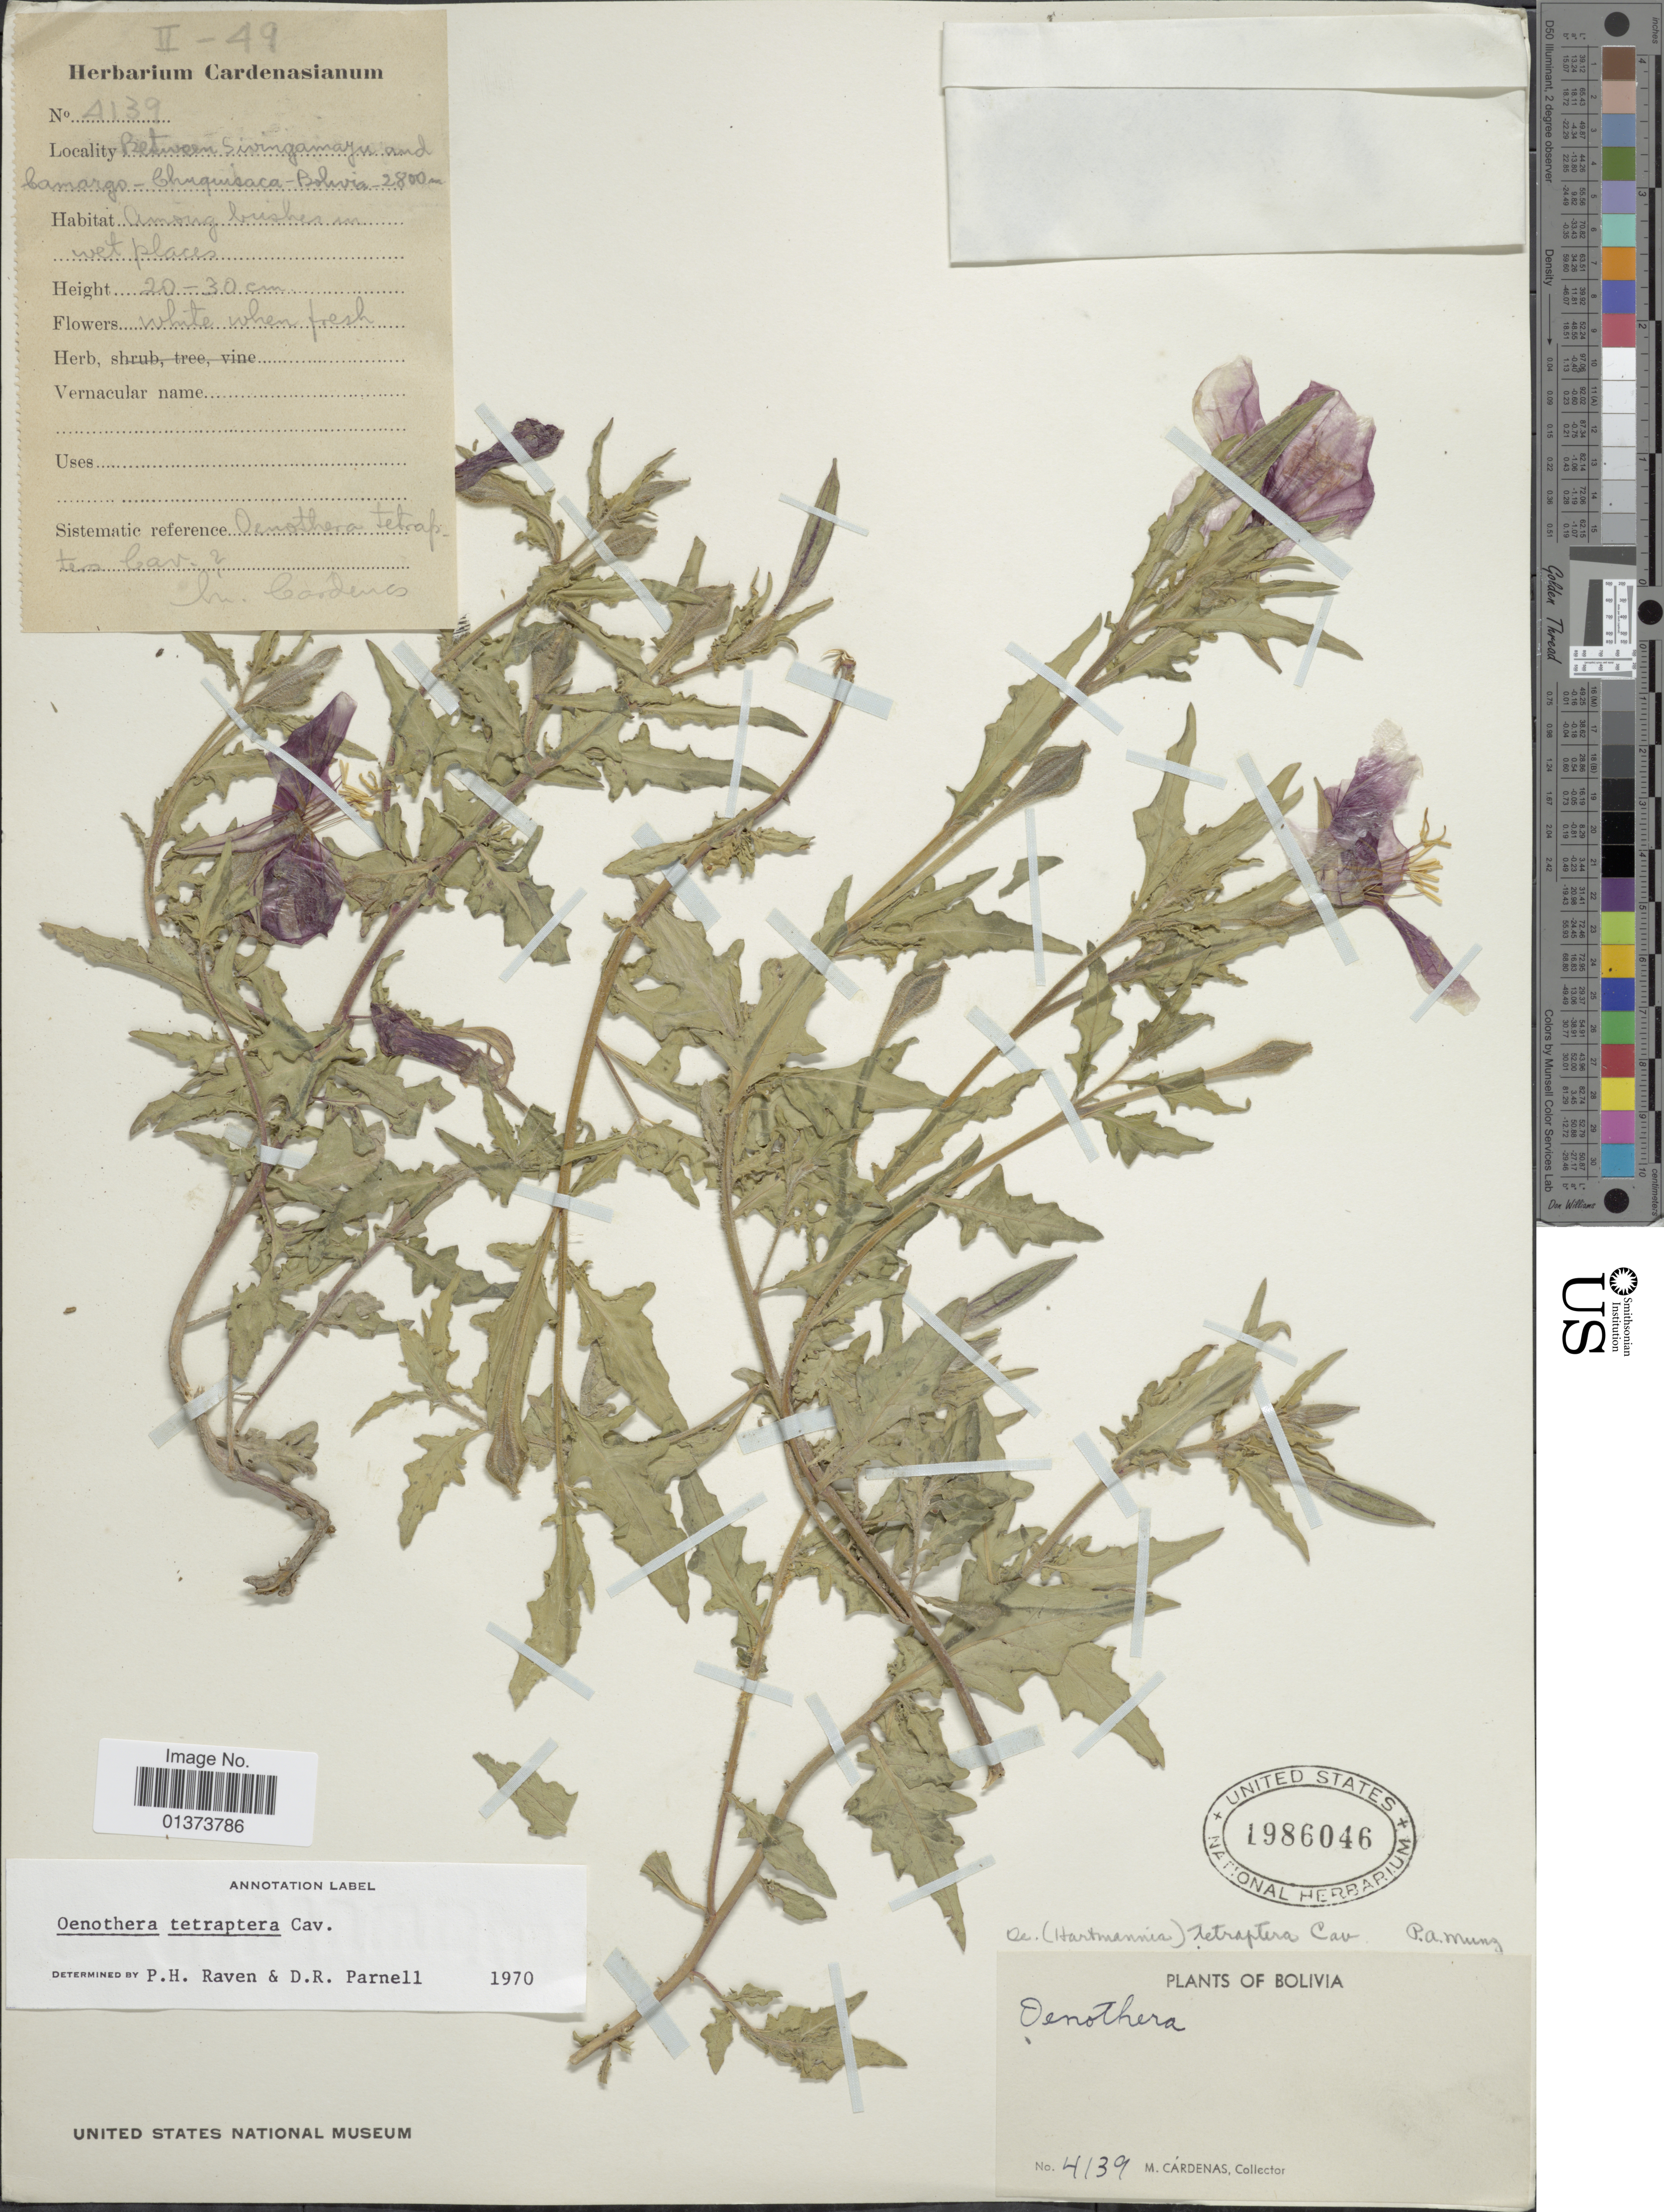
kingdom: Plantae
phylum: Tracheophyta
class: Magnoliopsida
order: Myrtales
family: Onagraceae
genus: Oenothera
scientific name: Oenothera tetraptera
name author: Cav.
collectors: M. Cárdenas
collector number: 4139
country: Bolivia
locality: Between Sivinga mayu and Camargo-Chuquisaca.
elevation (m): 2800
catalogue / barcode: US 1986046